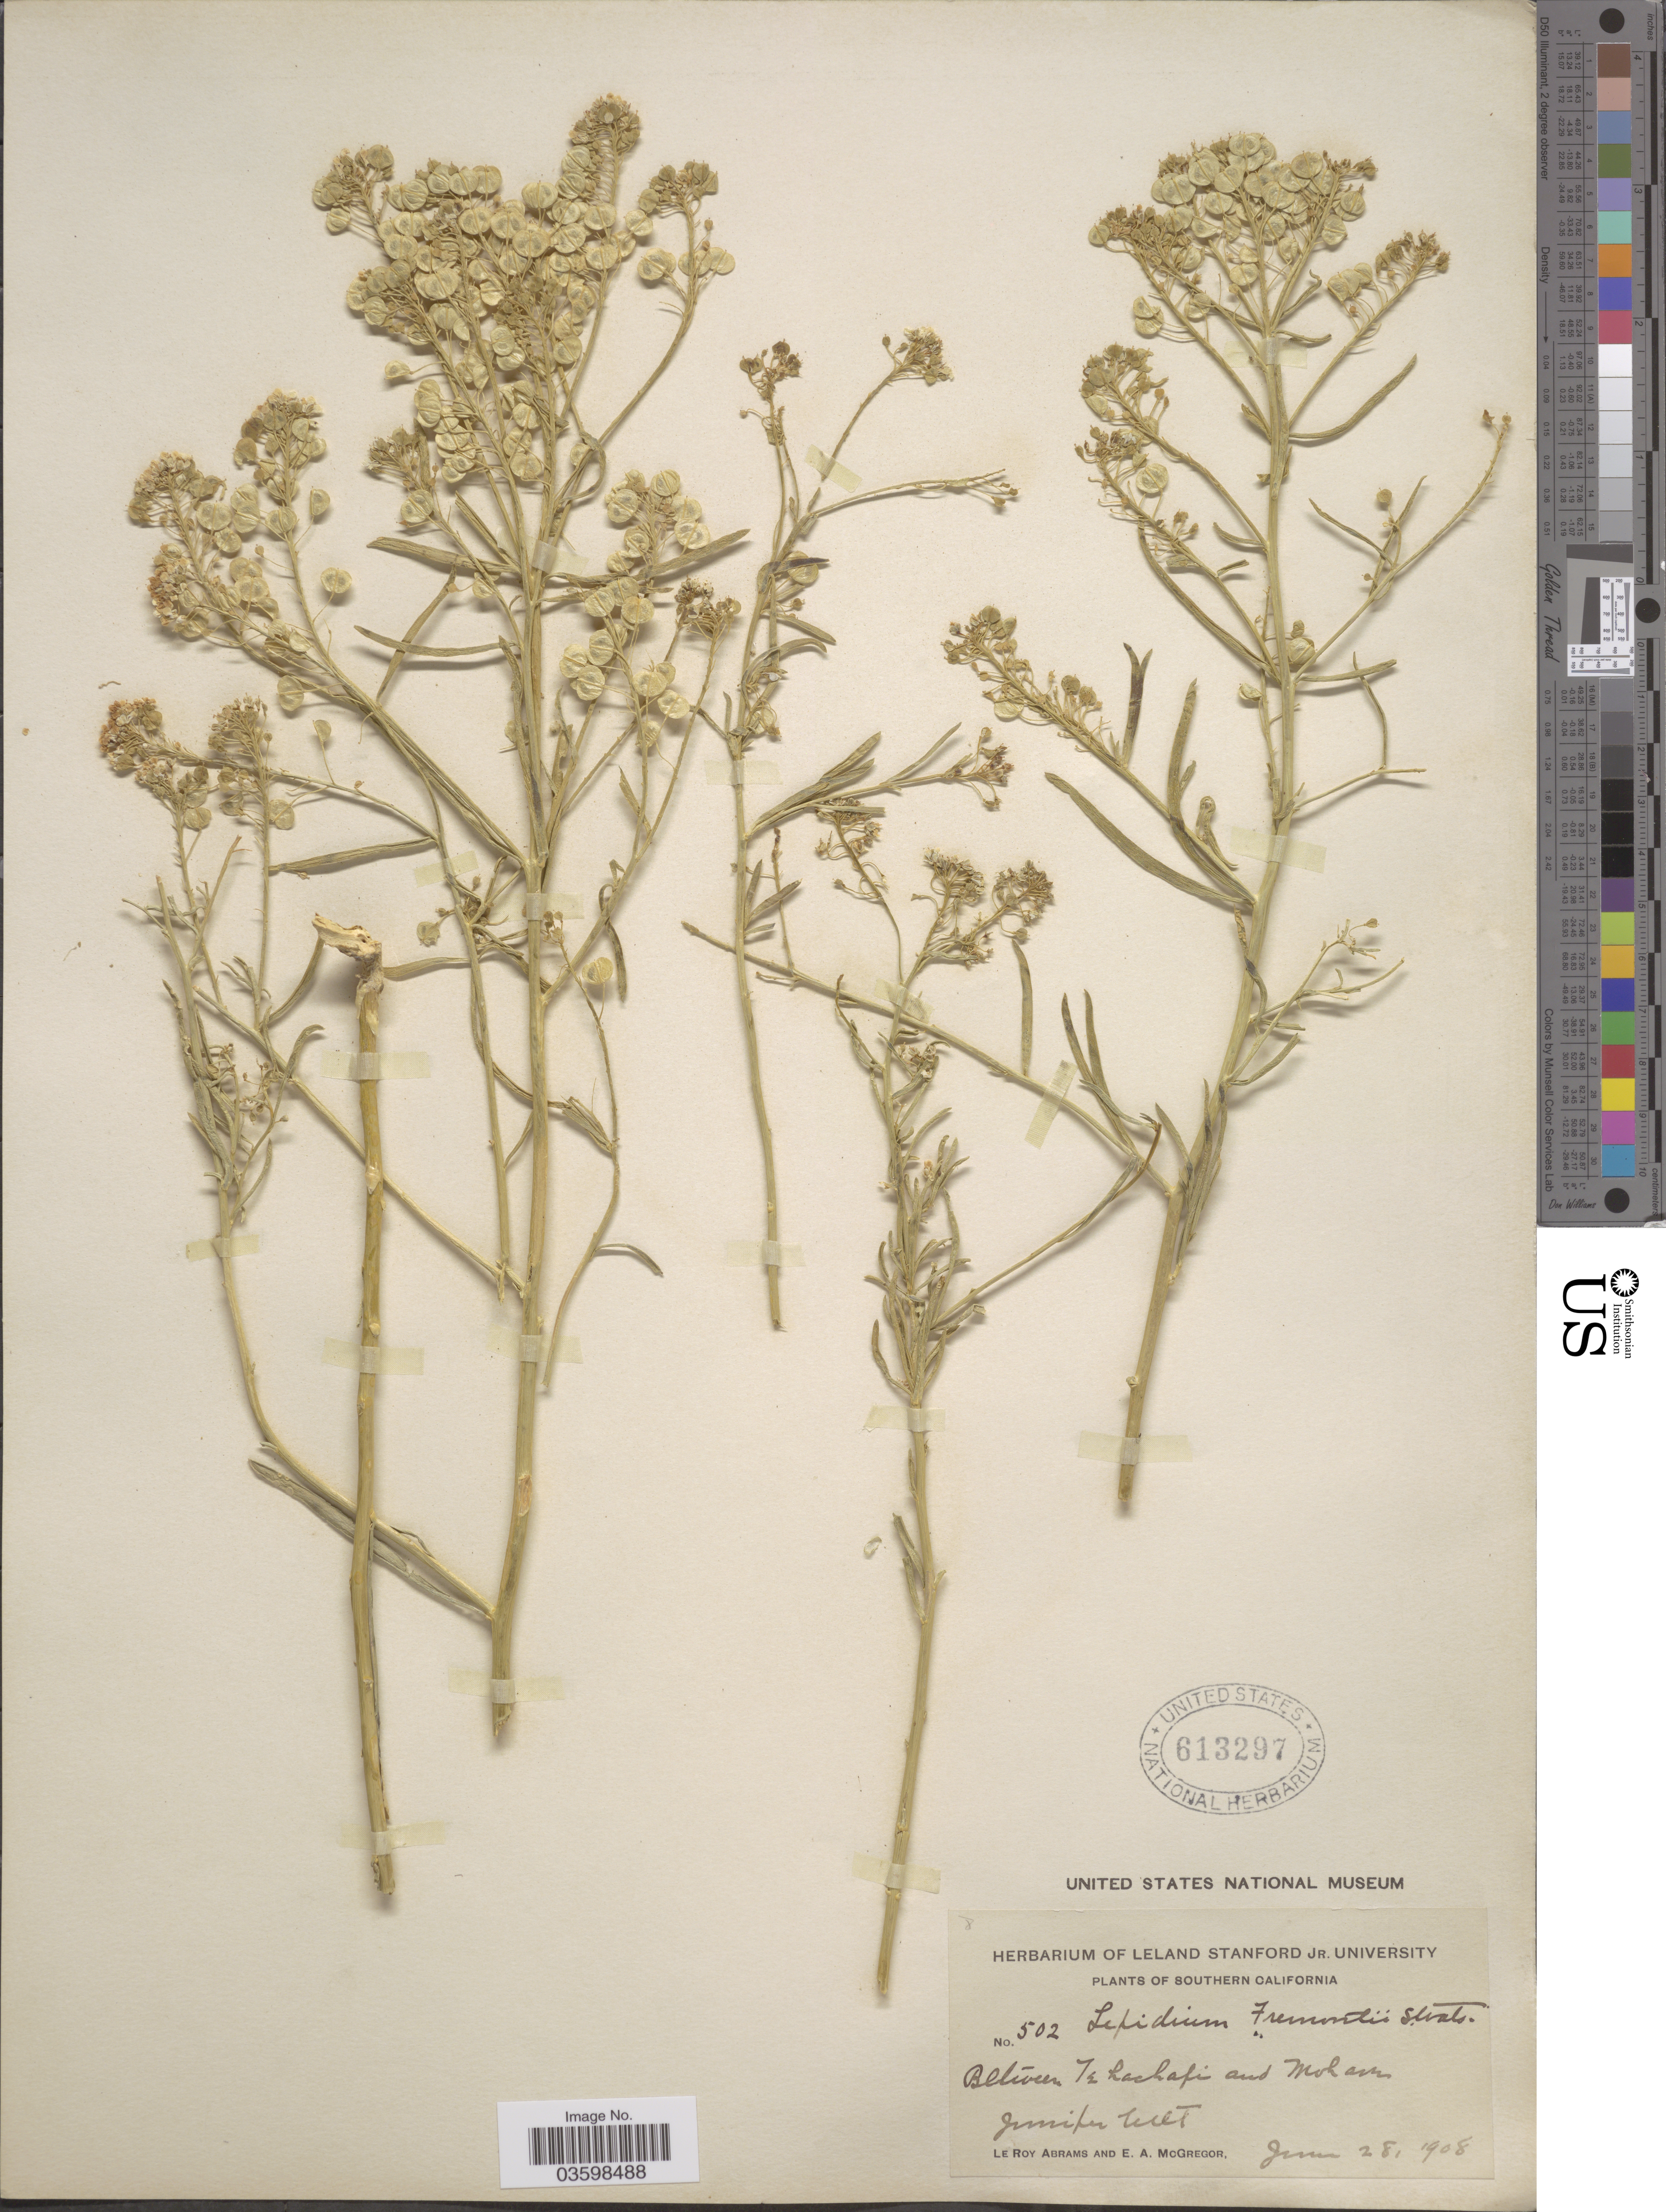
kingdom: Plantae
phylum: Tracheophyta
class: Magnoliopsida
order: Brassicales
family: Brassicaceae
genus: Lepidium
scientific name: Lepidium fremontii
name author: S. Watson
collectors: L. Abrams & E. A. McGregor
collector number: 502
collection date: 1908-06-28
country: United States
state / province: California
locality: Southern California. Between Tehachapi and Mohave. Juniper belt.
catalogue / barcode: US 613297